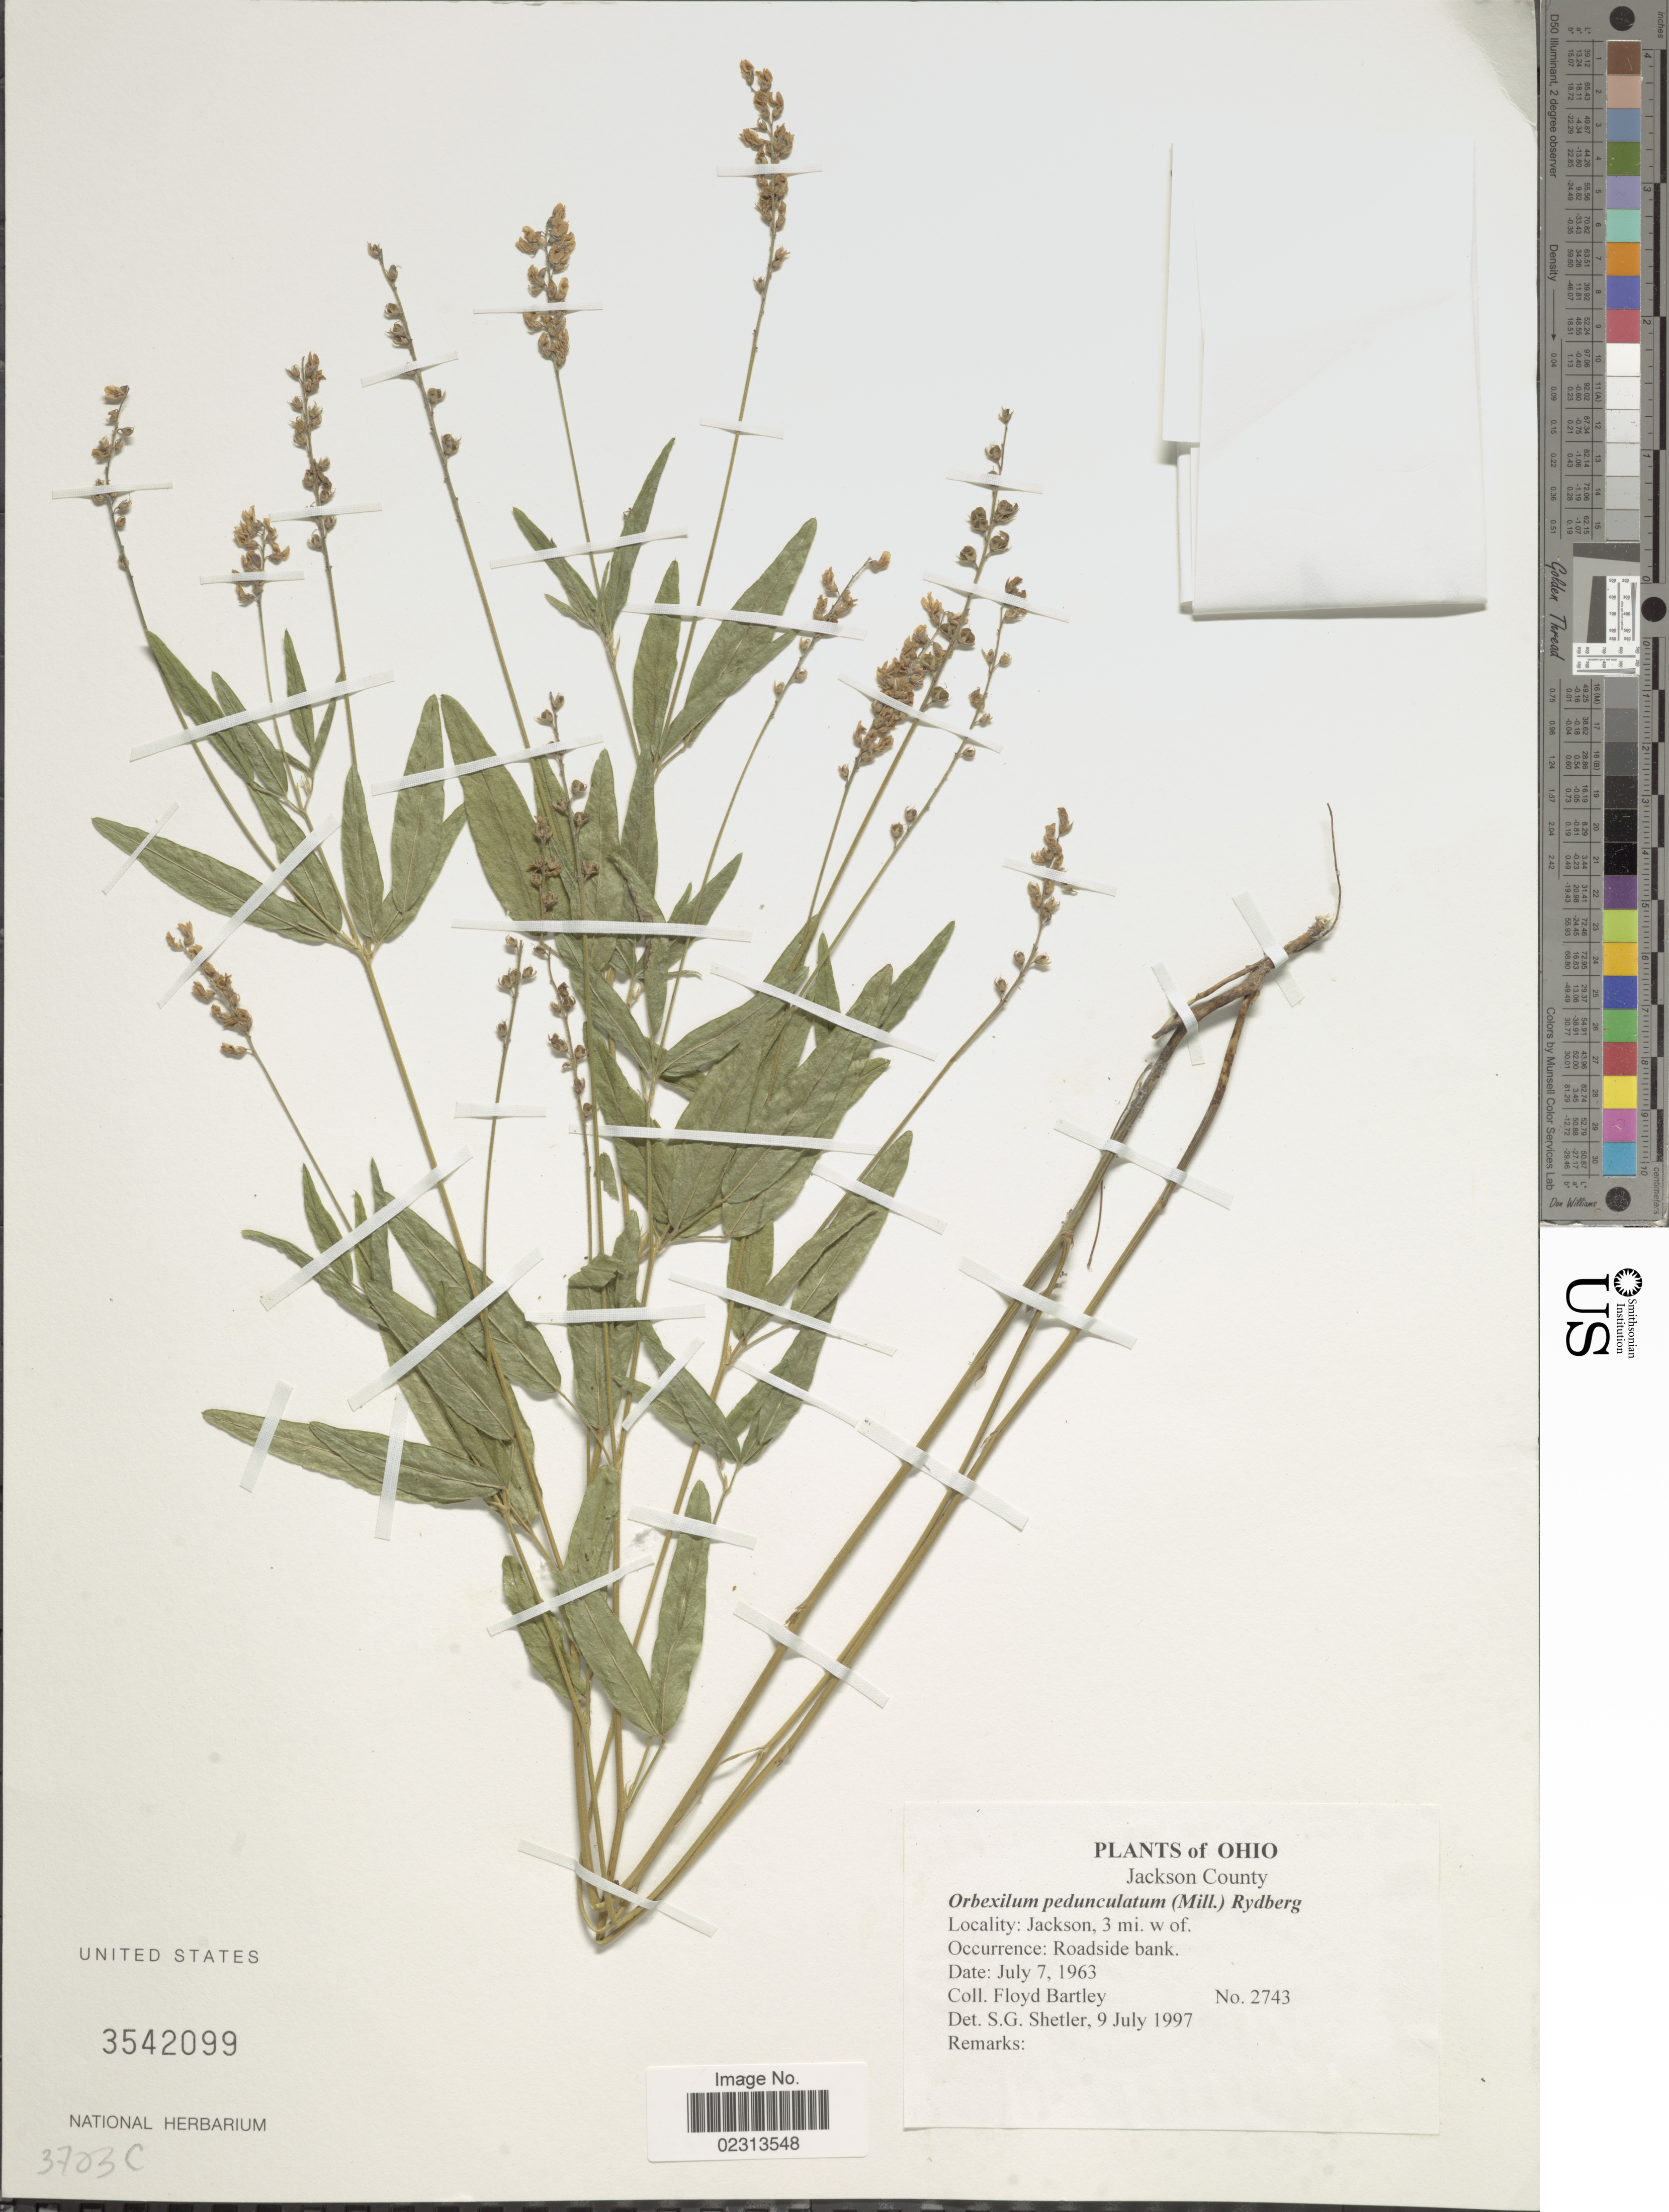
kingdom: Plantae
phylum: Tracheophyta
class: Magnoliopsida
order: Fabales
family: Fabaceae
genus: Orbexilum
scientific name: Orbexilum pedunculatum var. pedunculatum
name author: (Miller) Rydberg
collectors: F. Bartley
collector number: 2743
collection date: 1963-07-07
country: United States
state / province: Ohio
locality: Jackson County, Jackson, 3 mi. w of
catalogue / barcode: US 3542099